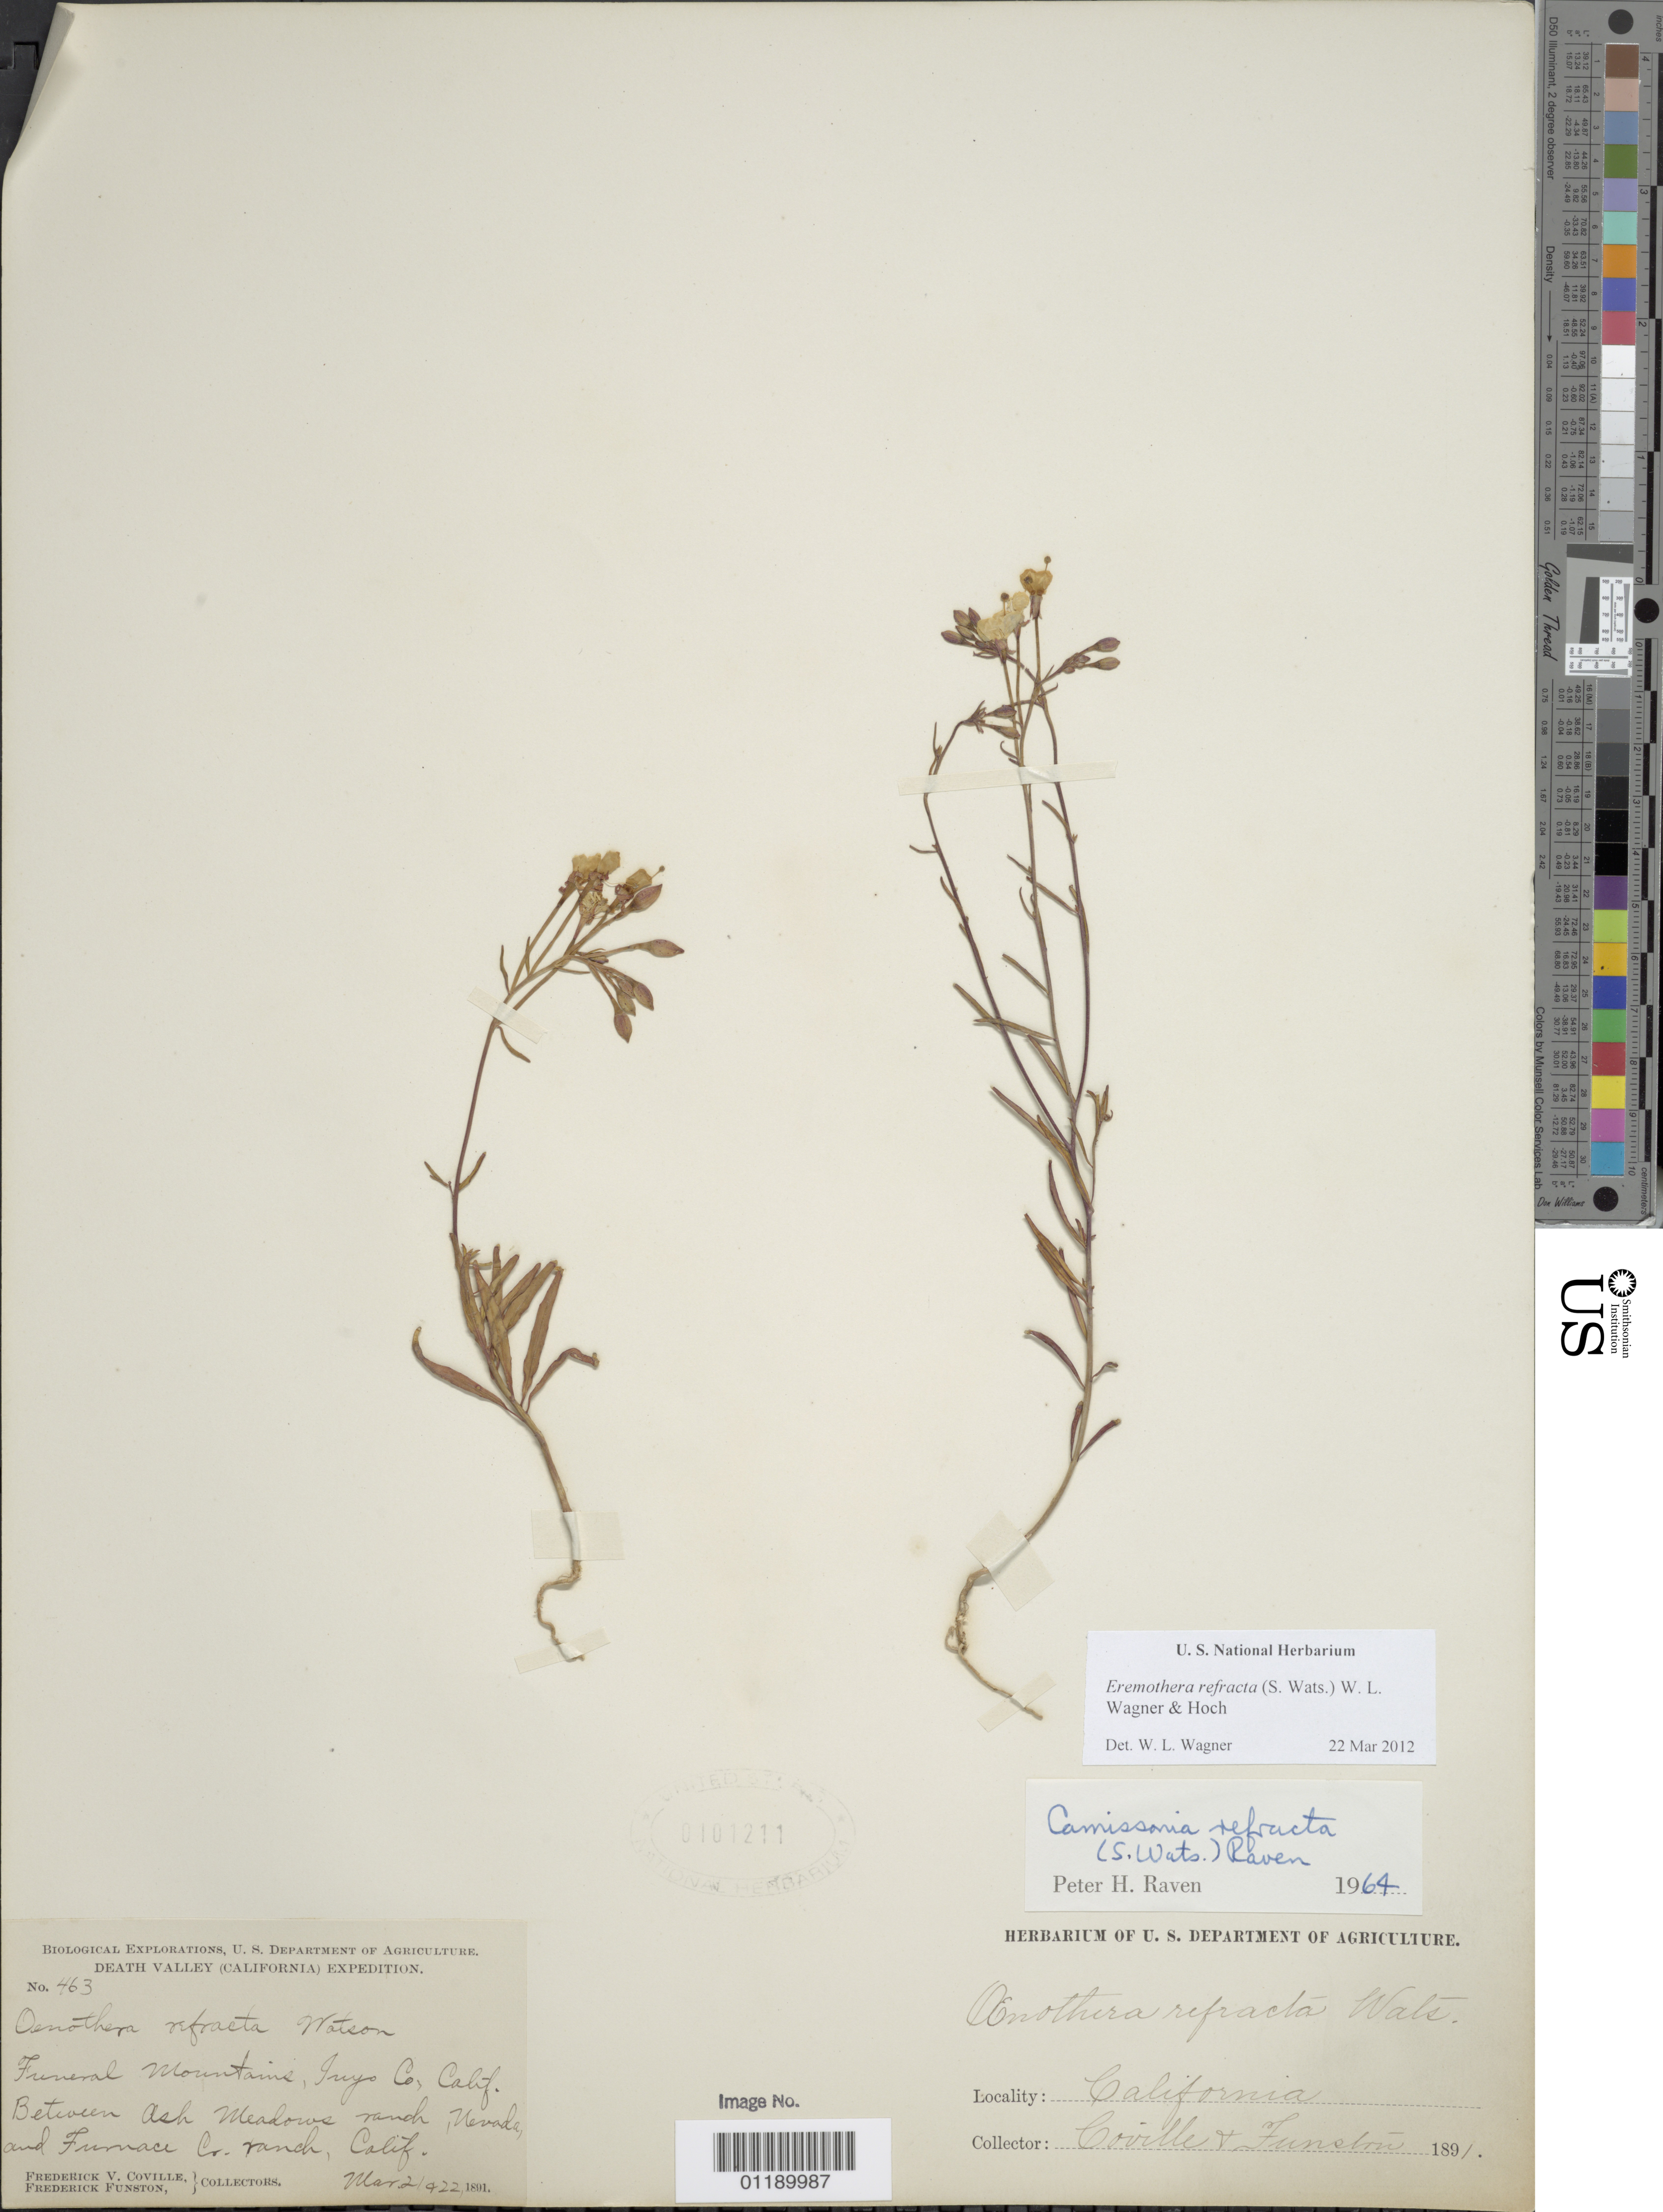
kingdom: Plantae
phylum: Tracheophyta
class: Magnoliopsida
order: Myrtales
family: Onagraceae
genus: Eremothera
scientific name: Eremothera refracta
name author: (S. Watson) W.L. Wagner & Hoch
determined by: Wagner, W. L., (BOT), Smithsonian Institution - National Museum of Natural History (UNITED STATES)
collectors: F. V. Coville & F. Funston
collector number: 463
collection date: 1891-03-21,1891-03-22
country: United States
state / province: California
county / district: Inyo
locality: Funeral Mountains, Inyo Co., Cal. Between Ash Meadows ranch, Nevada and Furnace Cr. ranch, Death Valley, Cal.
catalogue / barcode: US 101211